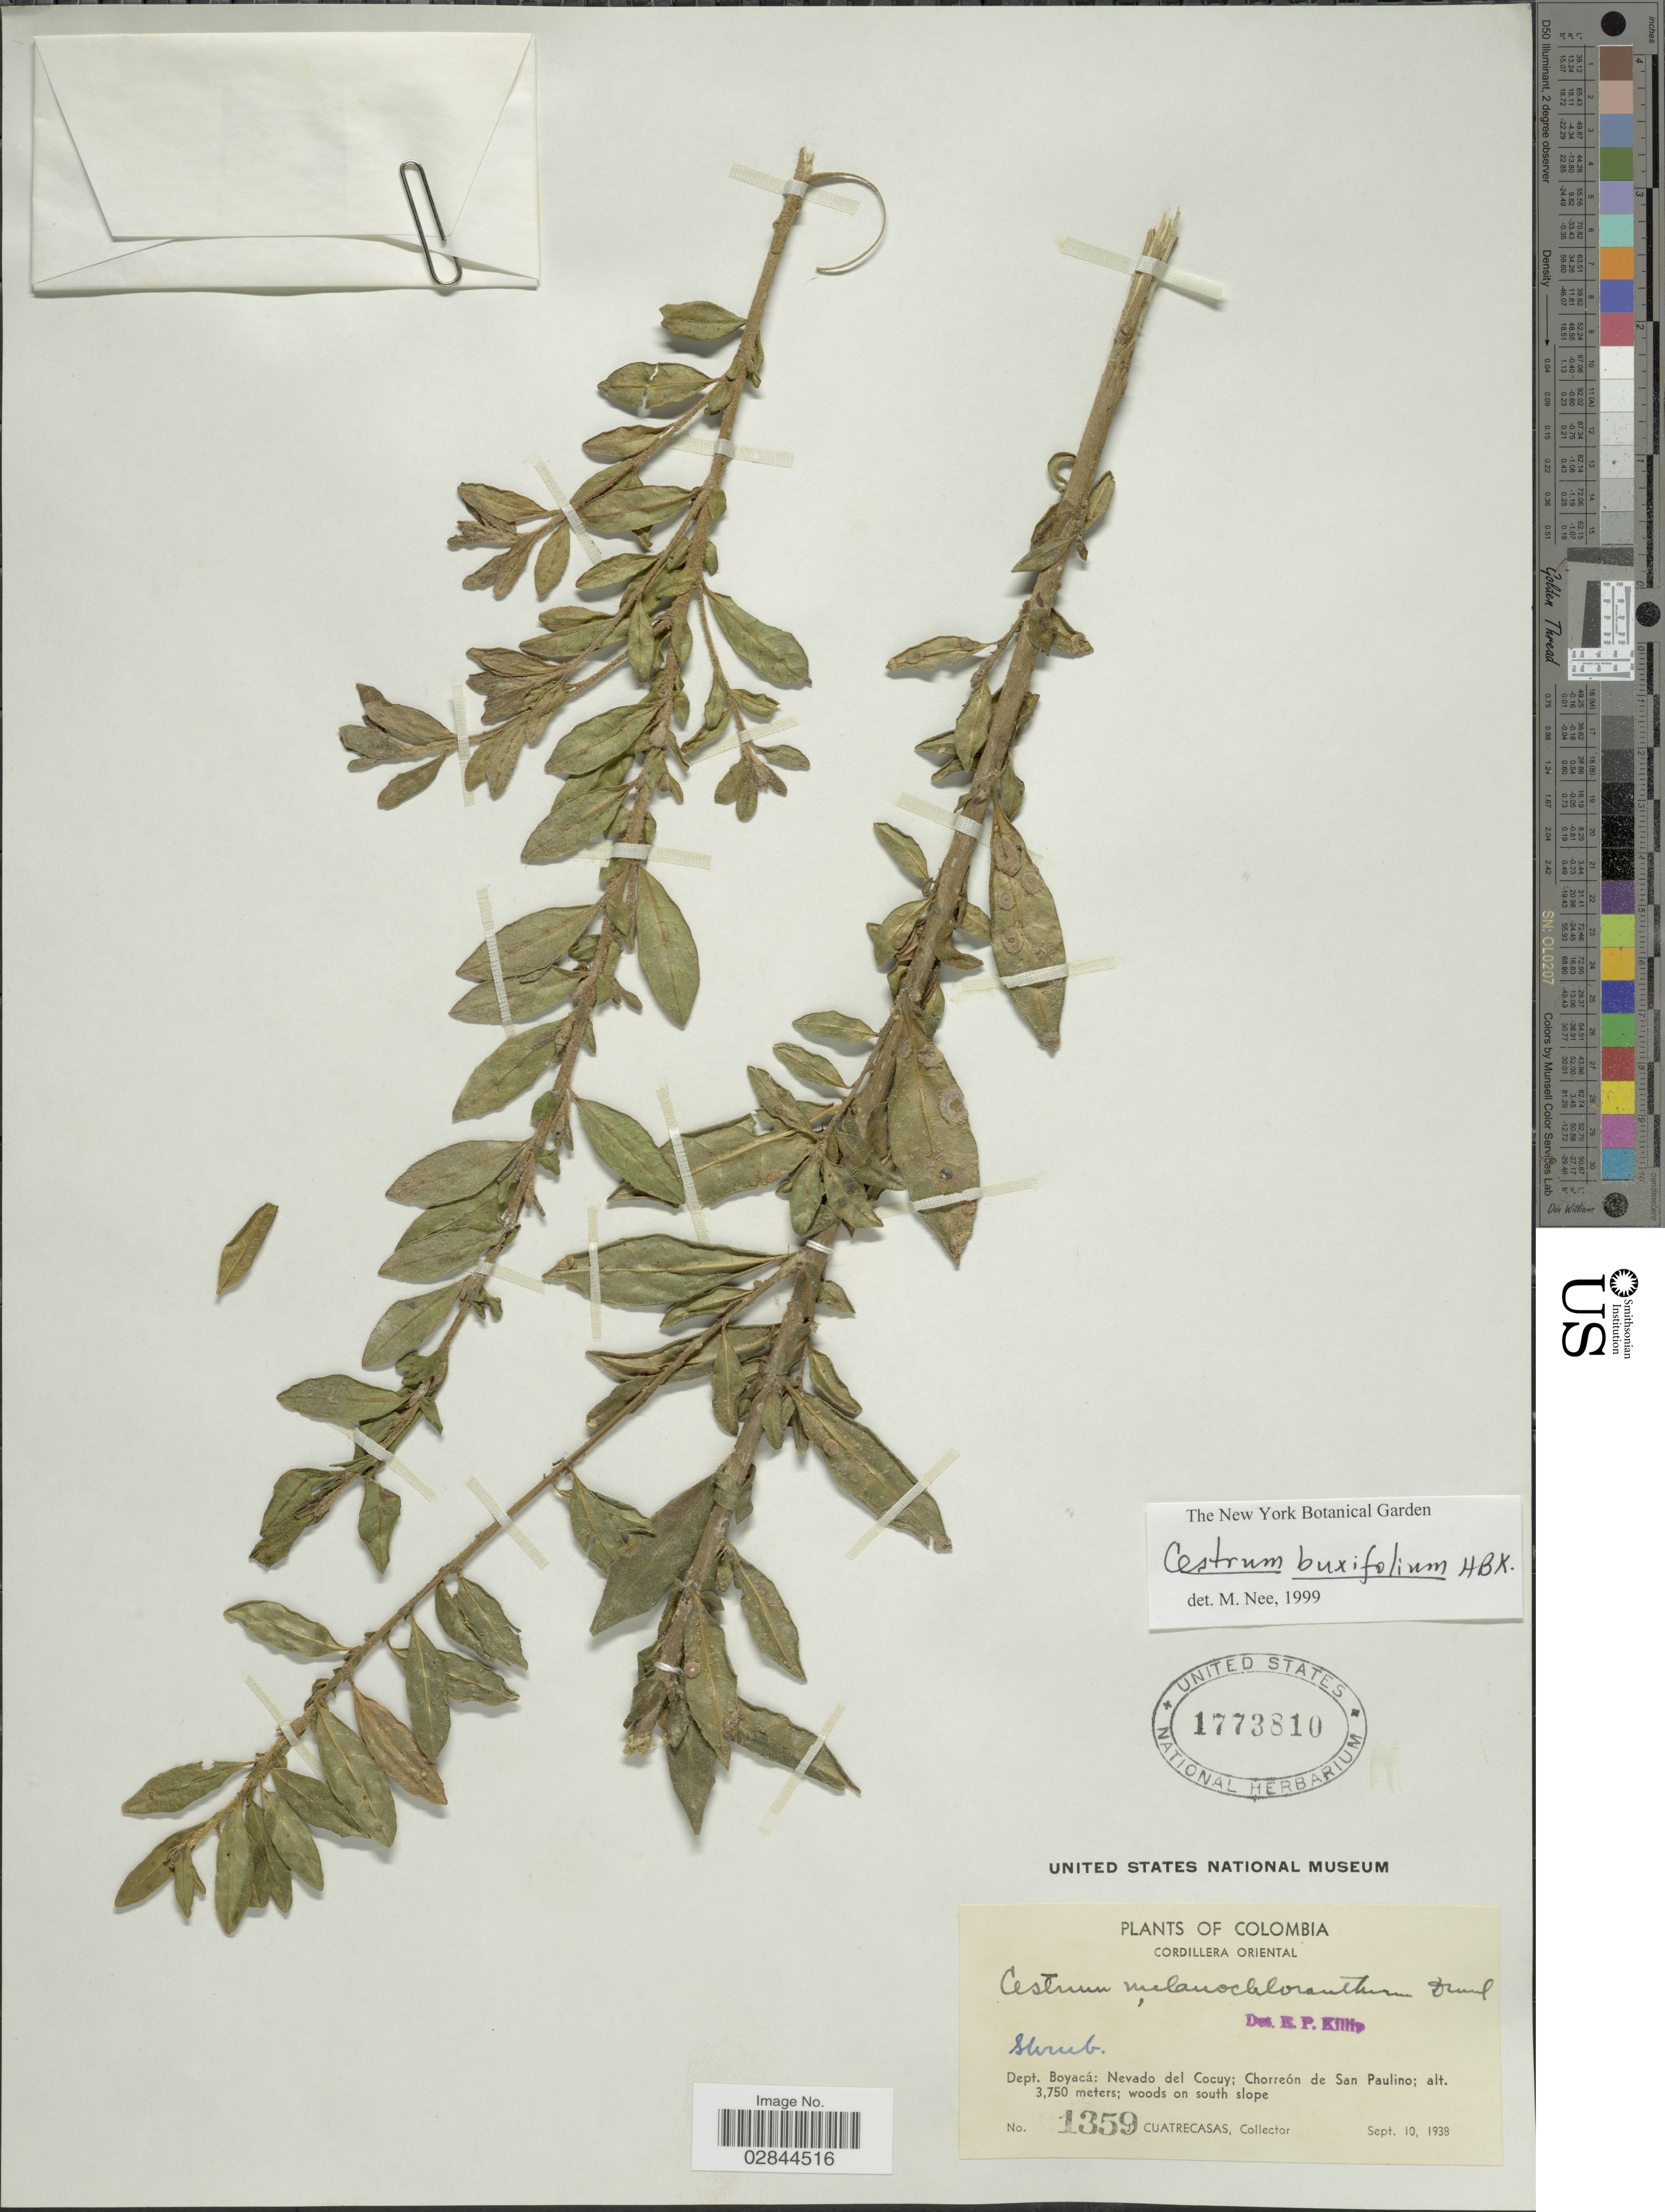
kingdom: Plantae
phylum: Tracheophyta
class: Magnoliopsida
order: Solanales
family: Solanaceae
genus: Cestrum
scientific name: Cestrum buxifolium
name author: Kunth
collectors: J. Cuatrecasas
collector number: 1359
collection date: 1938-09-10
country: Colombia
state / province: Boyacá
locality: Cordillera Oriental: Dept. Boyacá: Nevado del Cocuy; Chorreón de San Paulino.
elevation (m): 3750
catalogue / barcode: US 1773810